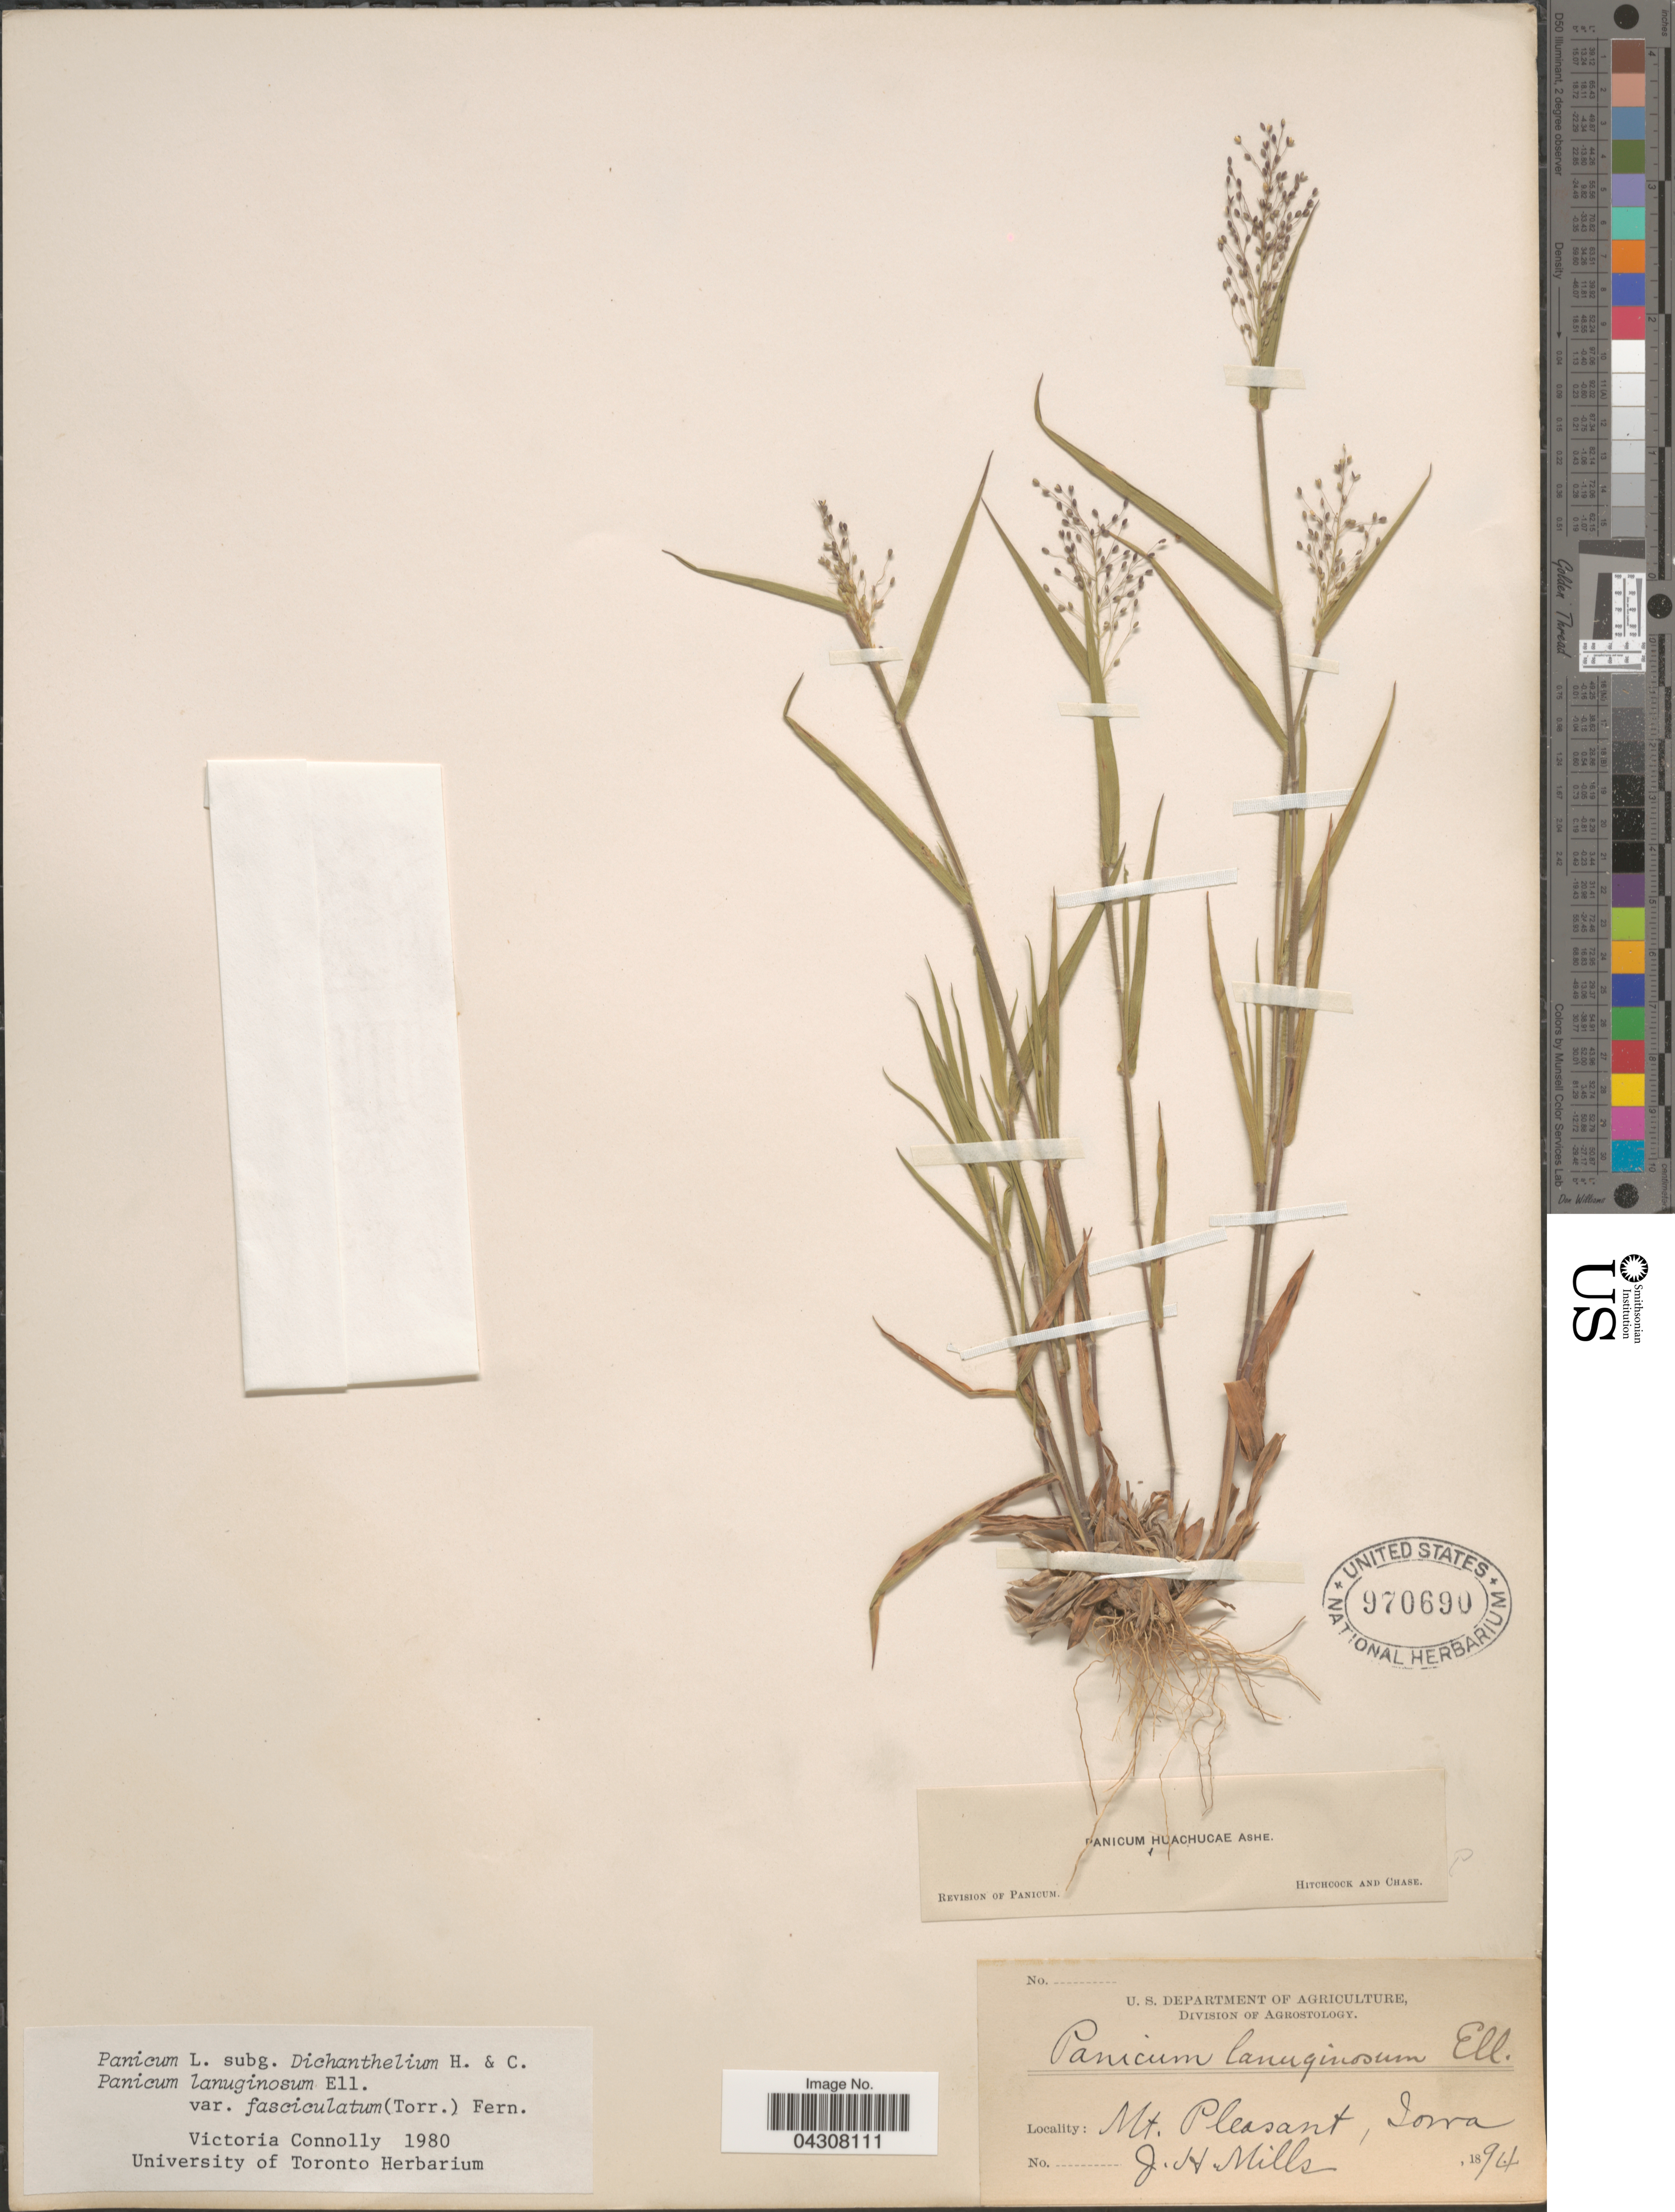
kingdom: Plantae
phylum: Tracheophyta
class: Liliopsida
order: Poales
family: Poaceae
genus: Dichanthelium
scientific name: Dichanthelium acuminatum var. acuminatum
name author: (Sw.) Gould & C.A. Clark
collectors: J. Mills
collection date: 1894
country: United States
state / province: Iowa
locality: Mt. Pleasant.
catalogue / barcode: US 970690